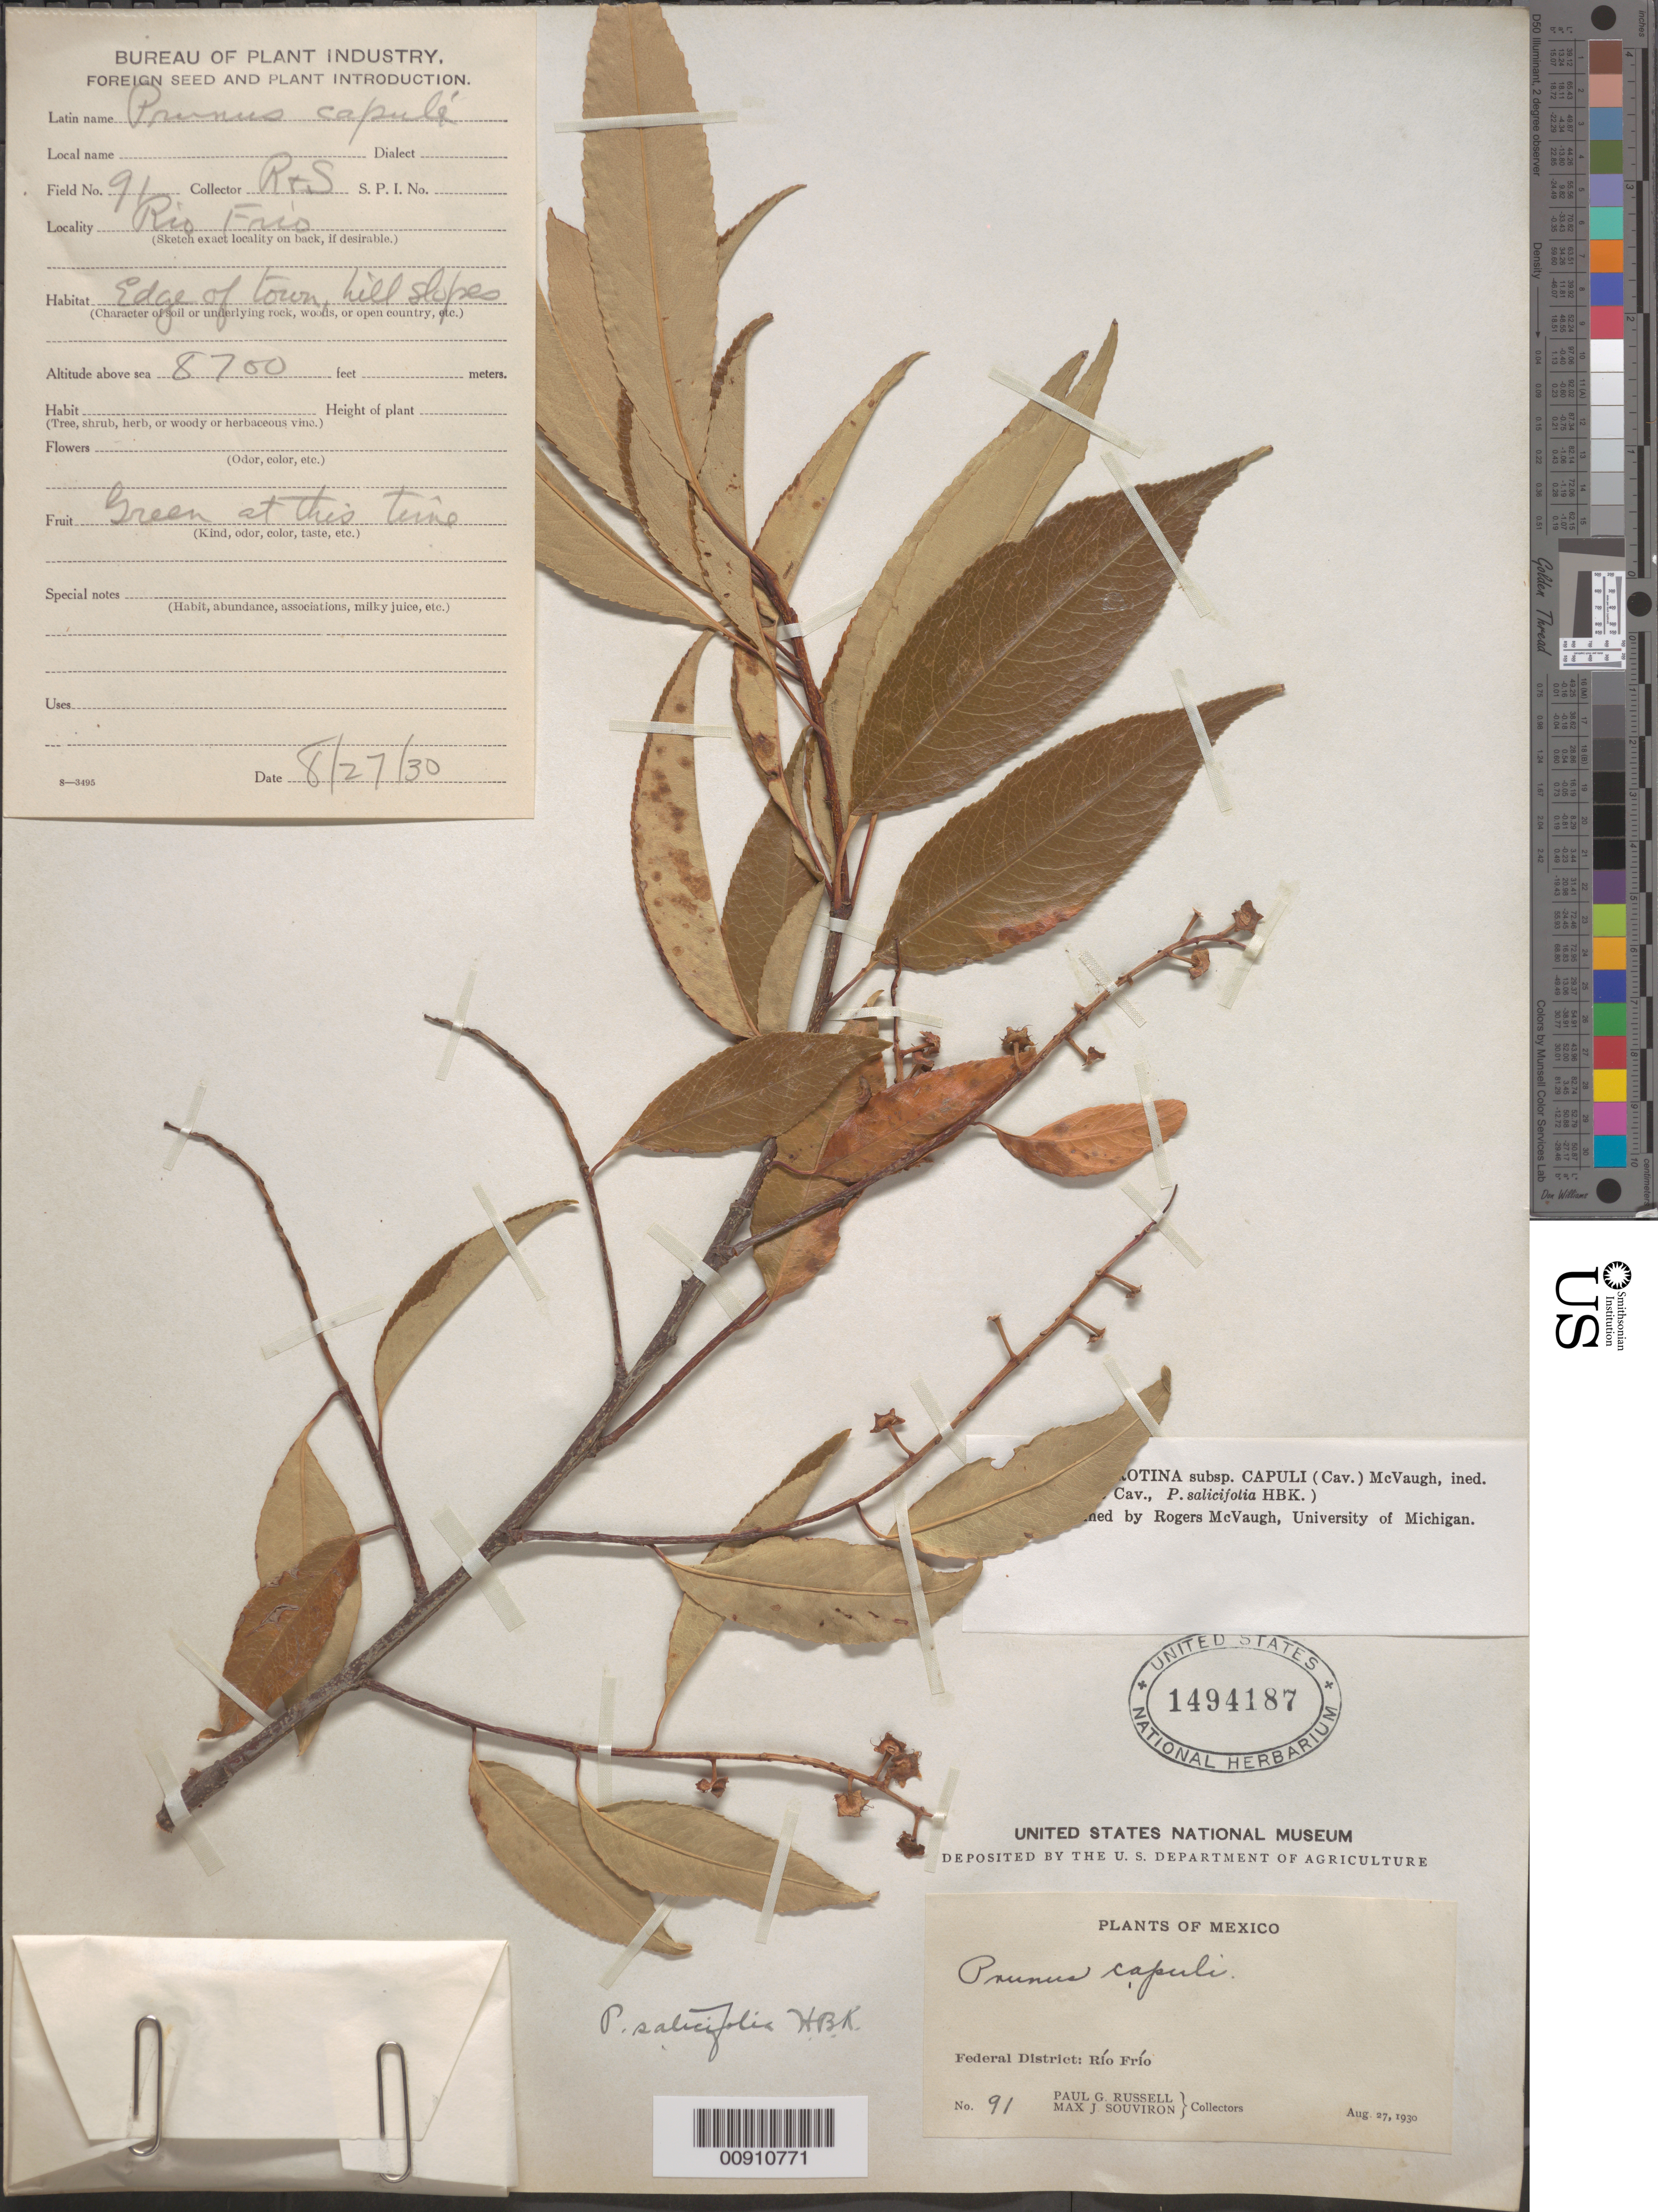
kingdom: Plantae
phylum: Tracheophyta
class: Magnoliopsida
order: Rosales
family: Rosaceae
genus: Prunus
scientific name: Prunus serotina var. salicifolia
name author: (Kunth) Koehne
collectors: P. G. Russell & M. J. Souviron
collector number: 91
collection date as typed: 27 Aug 1930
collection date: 1930-08-27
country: Mexico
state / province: Distrito Federal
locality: Federal District: Río Frío, edge of town.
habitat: Edge of town, hill slopes.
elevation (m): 2652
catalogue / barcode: US 1494187